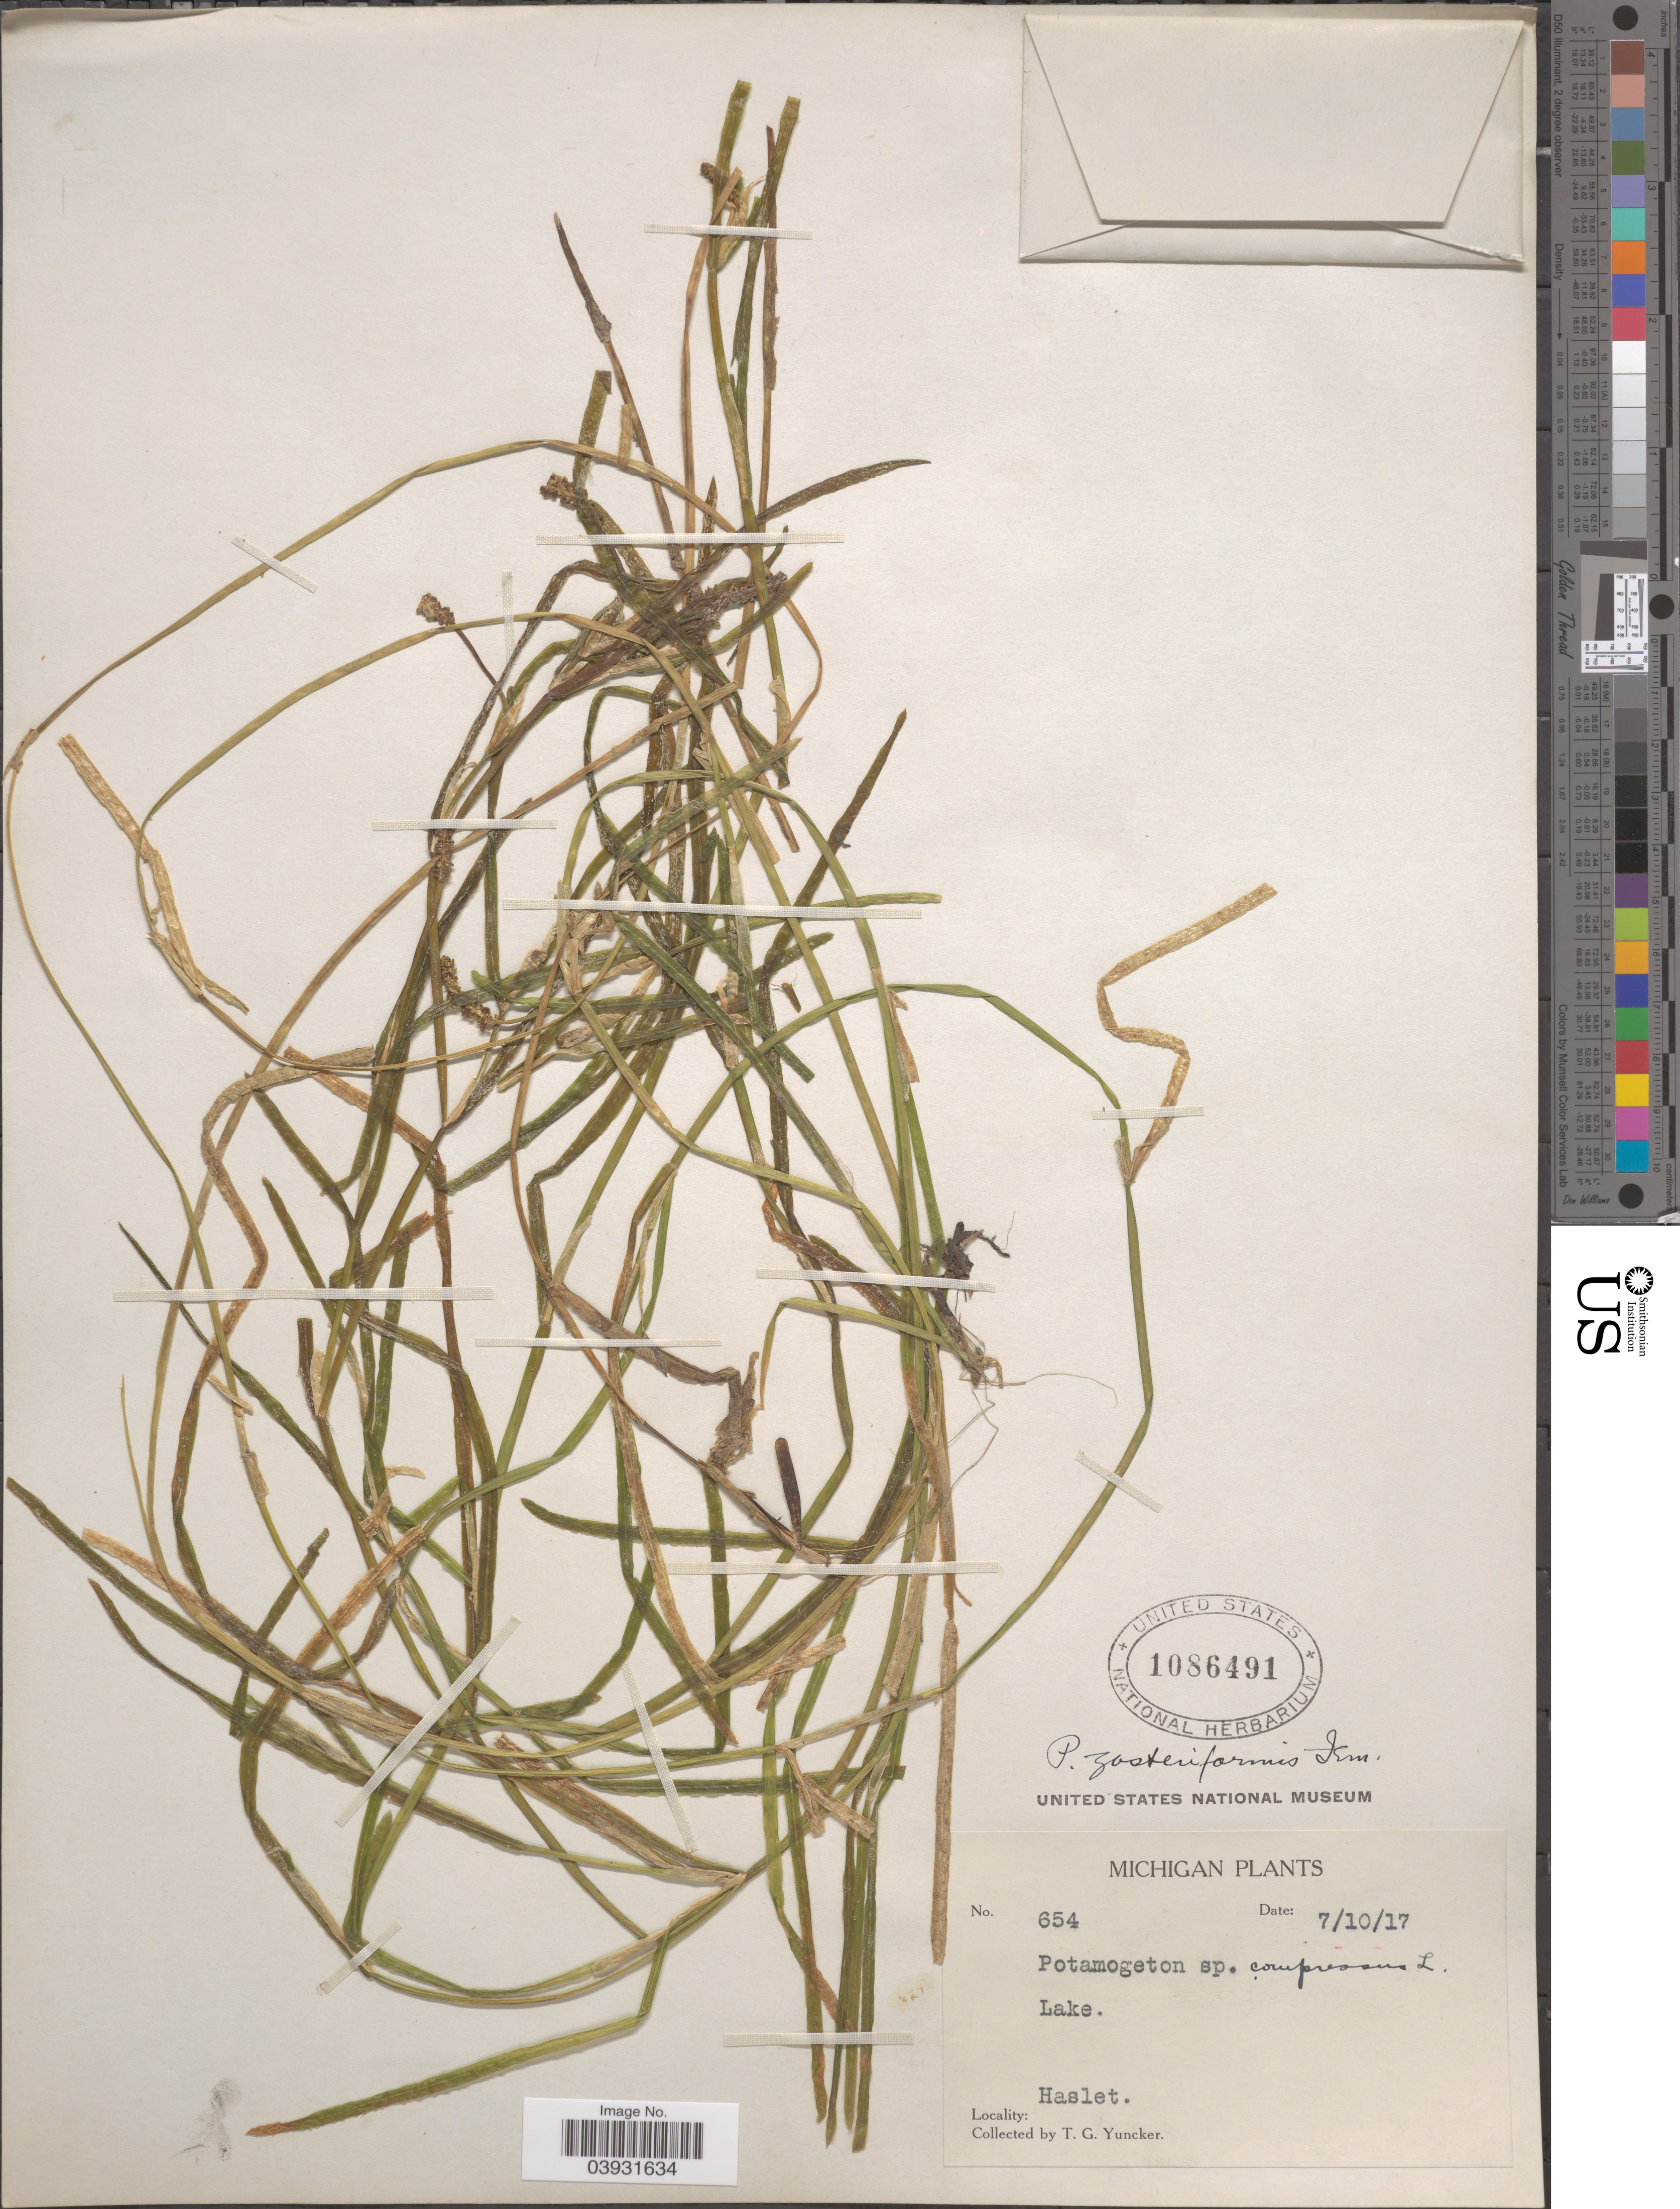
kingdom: Plantae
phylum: Tracheophyta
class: Liliopsida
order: Alismatales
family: Potamogetonaceae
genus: Potamogeton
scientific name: Potamogeton zosterifolius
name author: Schumach.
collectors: T. G. Yuncker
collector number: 654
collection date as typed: Transcribed d/m/y: 10/7/17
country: United States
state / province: Michigan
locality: Lake. Haslet.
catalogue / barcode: US 1086491